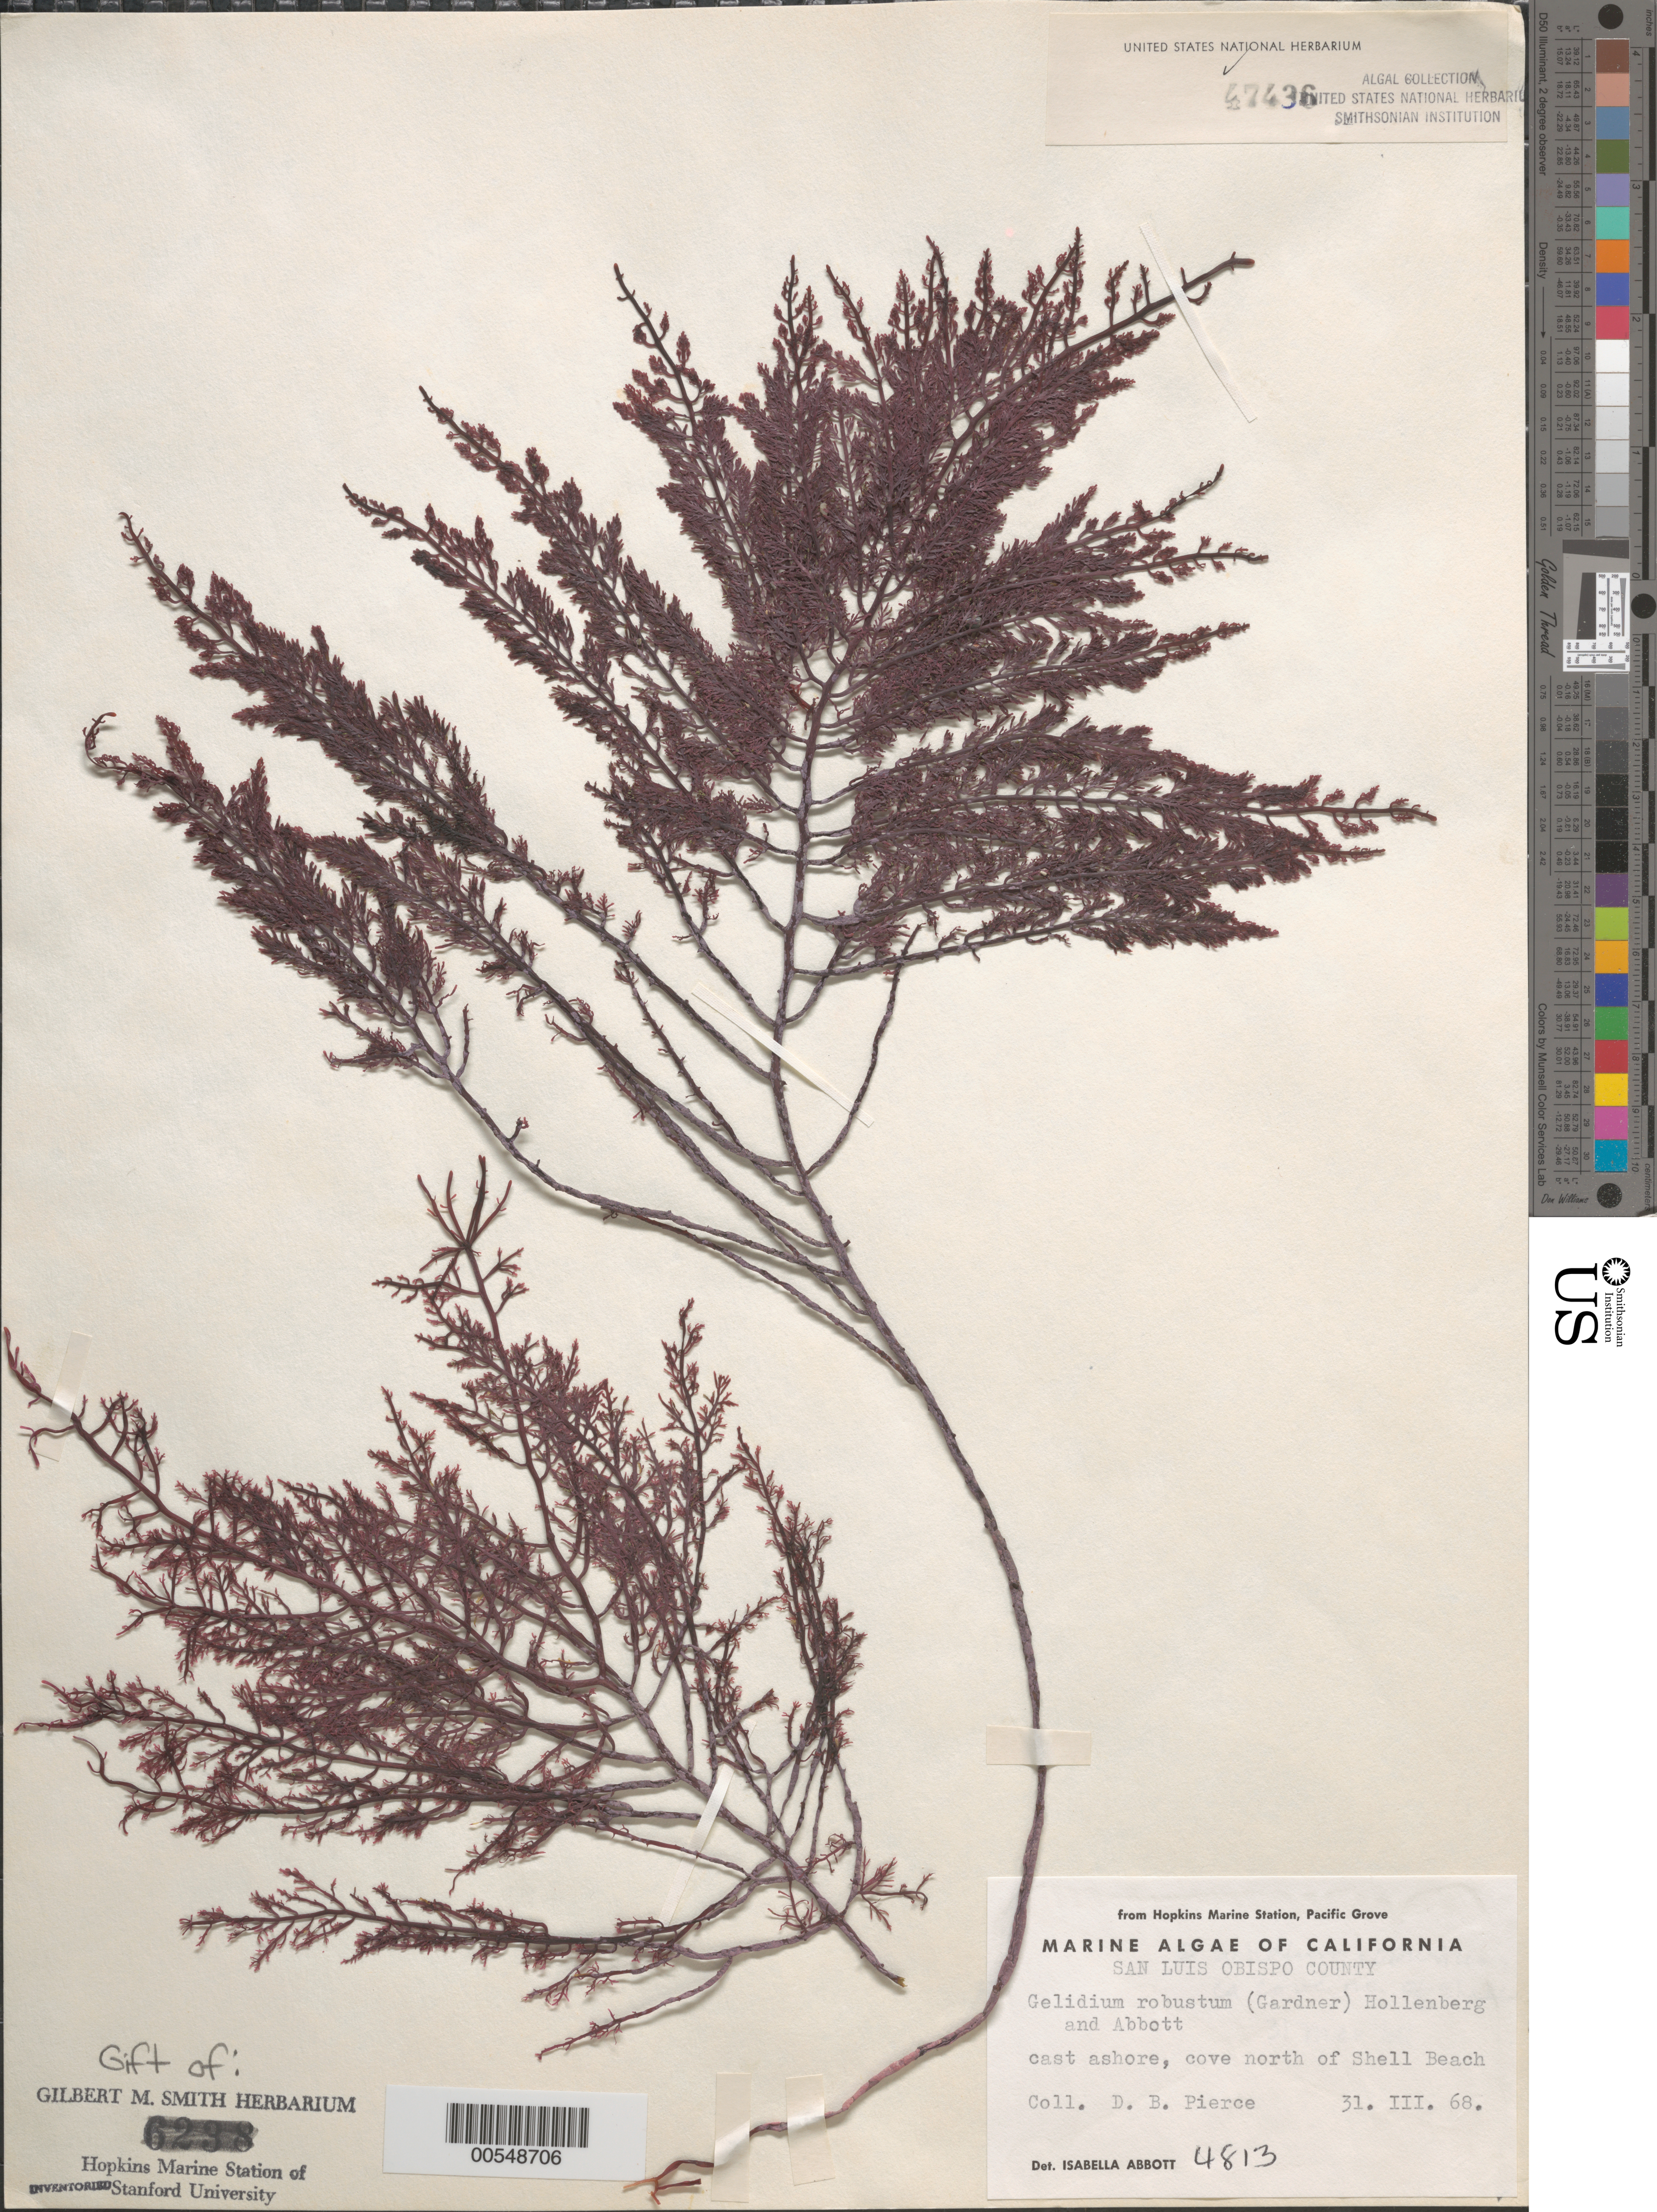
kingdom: Plantae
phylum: Rhodophyta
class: Florideophyceae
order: Gelidiales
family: Gelidiaceae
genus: Gelidium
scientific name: Gelidium robustum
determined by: Abbott, Isabella A.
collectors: D. Pierce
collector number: IAA 4813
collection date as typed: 31 Mar 1968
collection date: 1968-03-31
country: United States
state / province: California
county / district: San Luis Obispo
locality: Cove north of Shell Beach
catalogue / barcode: US 47436